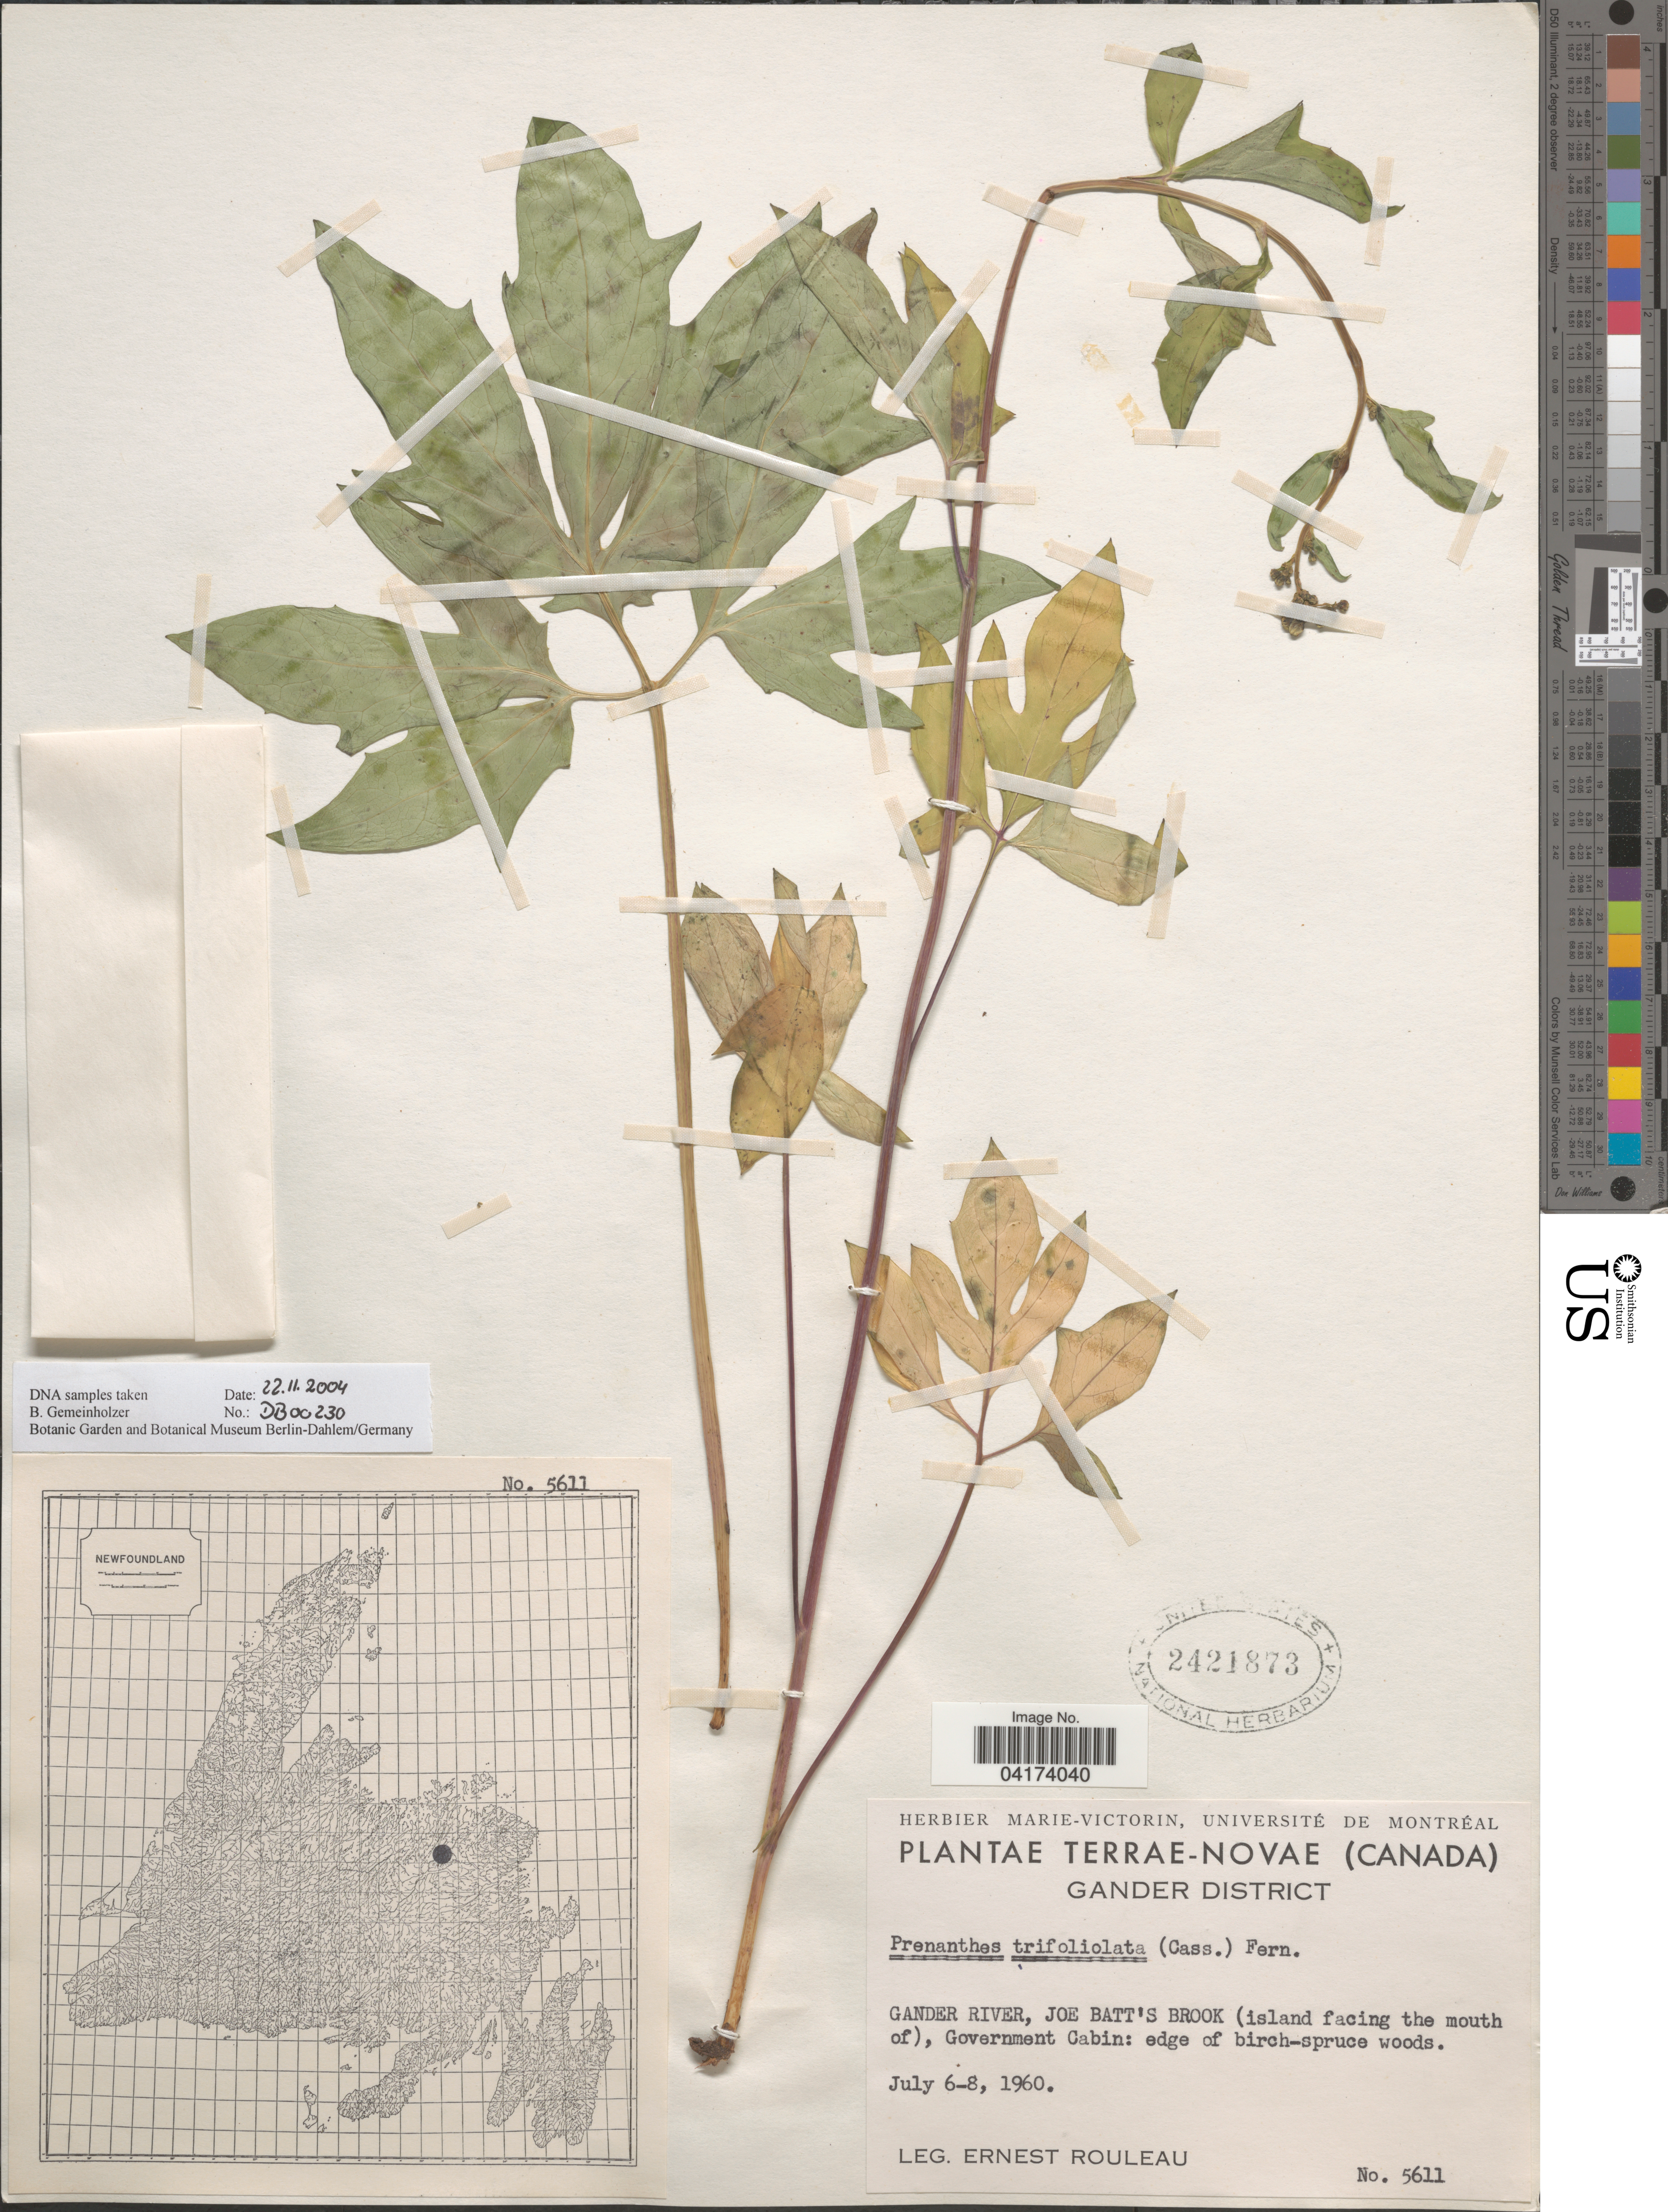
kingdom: Plantae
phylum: Tracheophyta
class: Magnoliopsida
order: Asterales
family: Asteraceae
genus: Nabalus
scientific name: Nabalus trifoliolatus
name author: Cass.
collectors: E. Rouleau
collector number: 5611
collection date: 1960-07-06/1960-07-08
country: Canada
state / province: Newfoundland and Labrador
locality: Terrae-Novae. Gander District. Gander River, Joe Batt's Brook (island facing the mouth of), Government Cabin: edge of birch-spruce woods.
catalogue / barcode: US 2421873